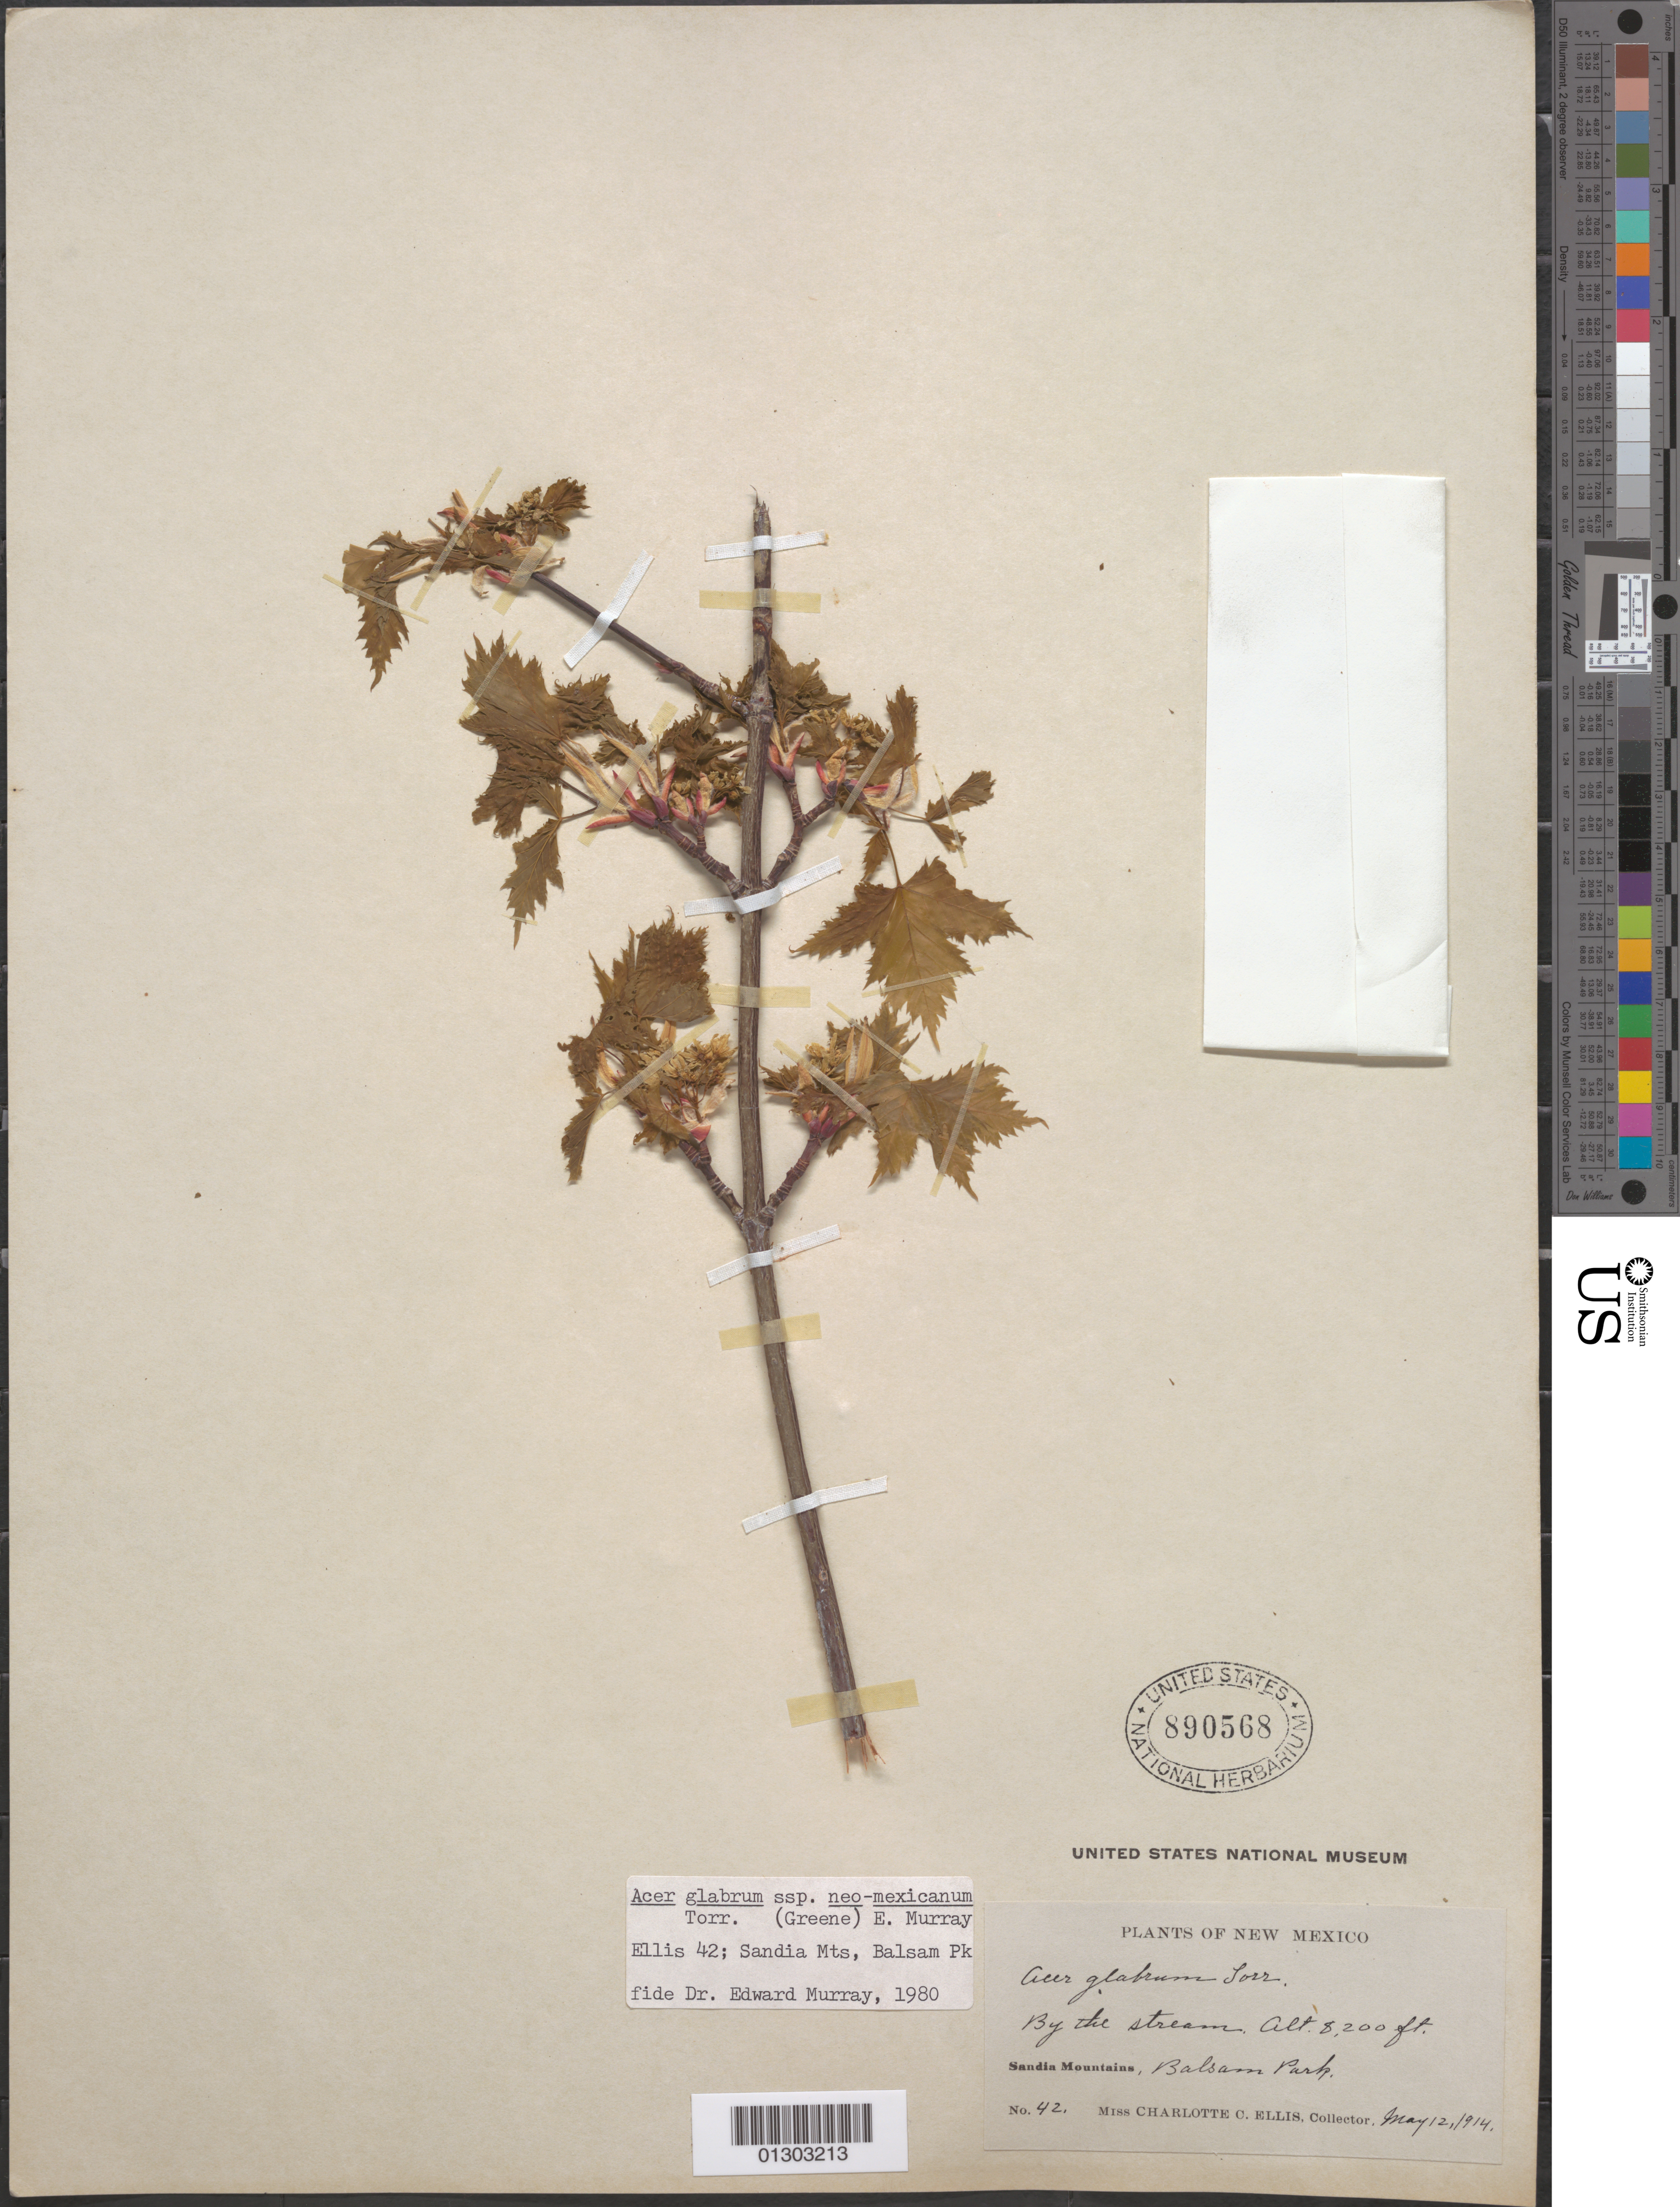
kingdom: Plantae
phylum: Tracheophyta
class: Magnoliopsida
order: Sapindales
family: Sapindaceae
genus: Acer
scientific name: Acer glabrum subsp. neomexicanum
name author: (Greene) A.E. Murray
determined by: Murray, Edward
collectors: C. C. Ellis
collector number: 42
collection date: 1914-05-12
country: United States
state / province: New Mexico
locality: Sandia Mountains, Balsam Park.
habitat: By the stream.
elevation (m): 2499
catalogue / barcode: US 890568